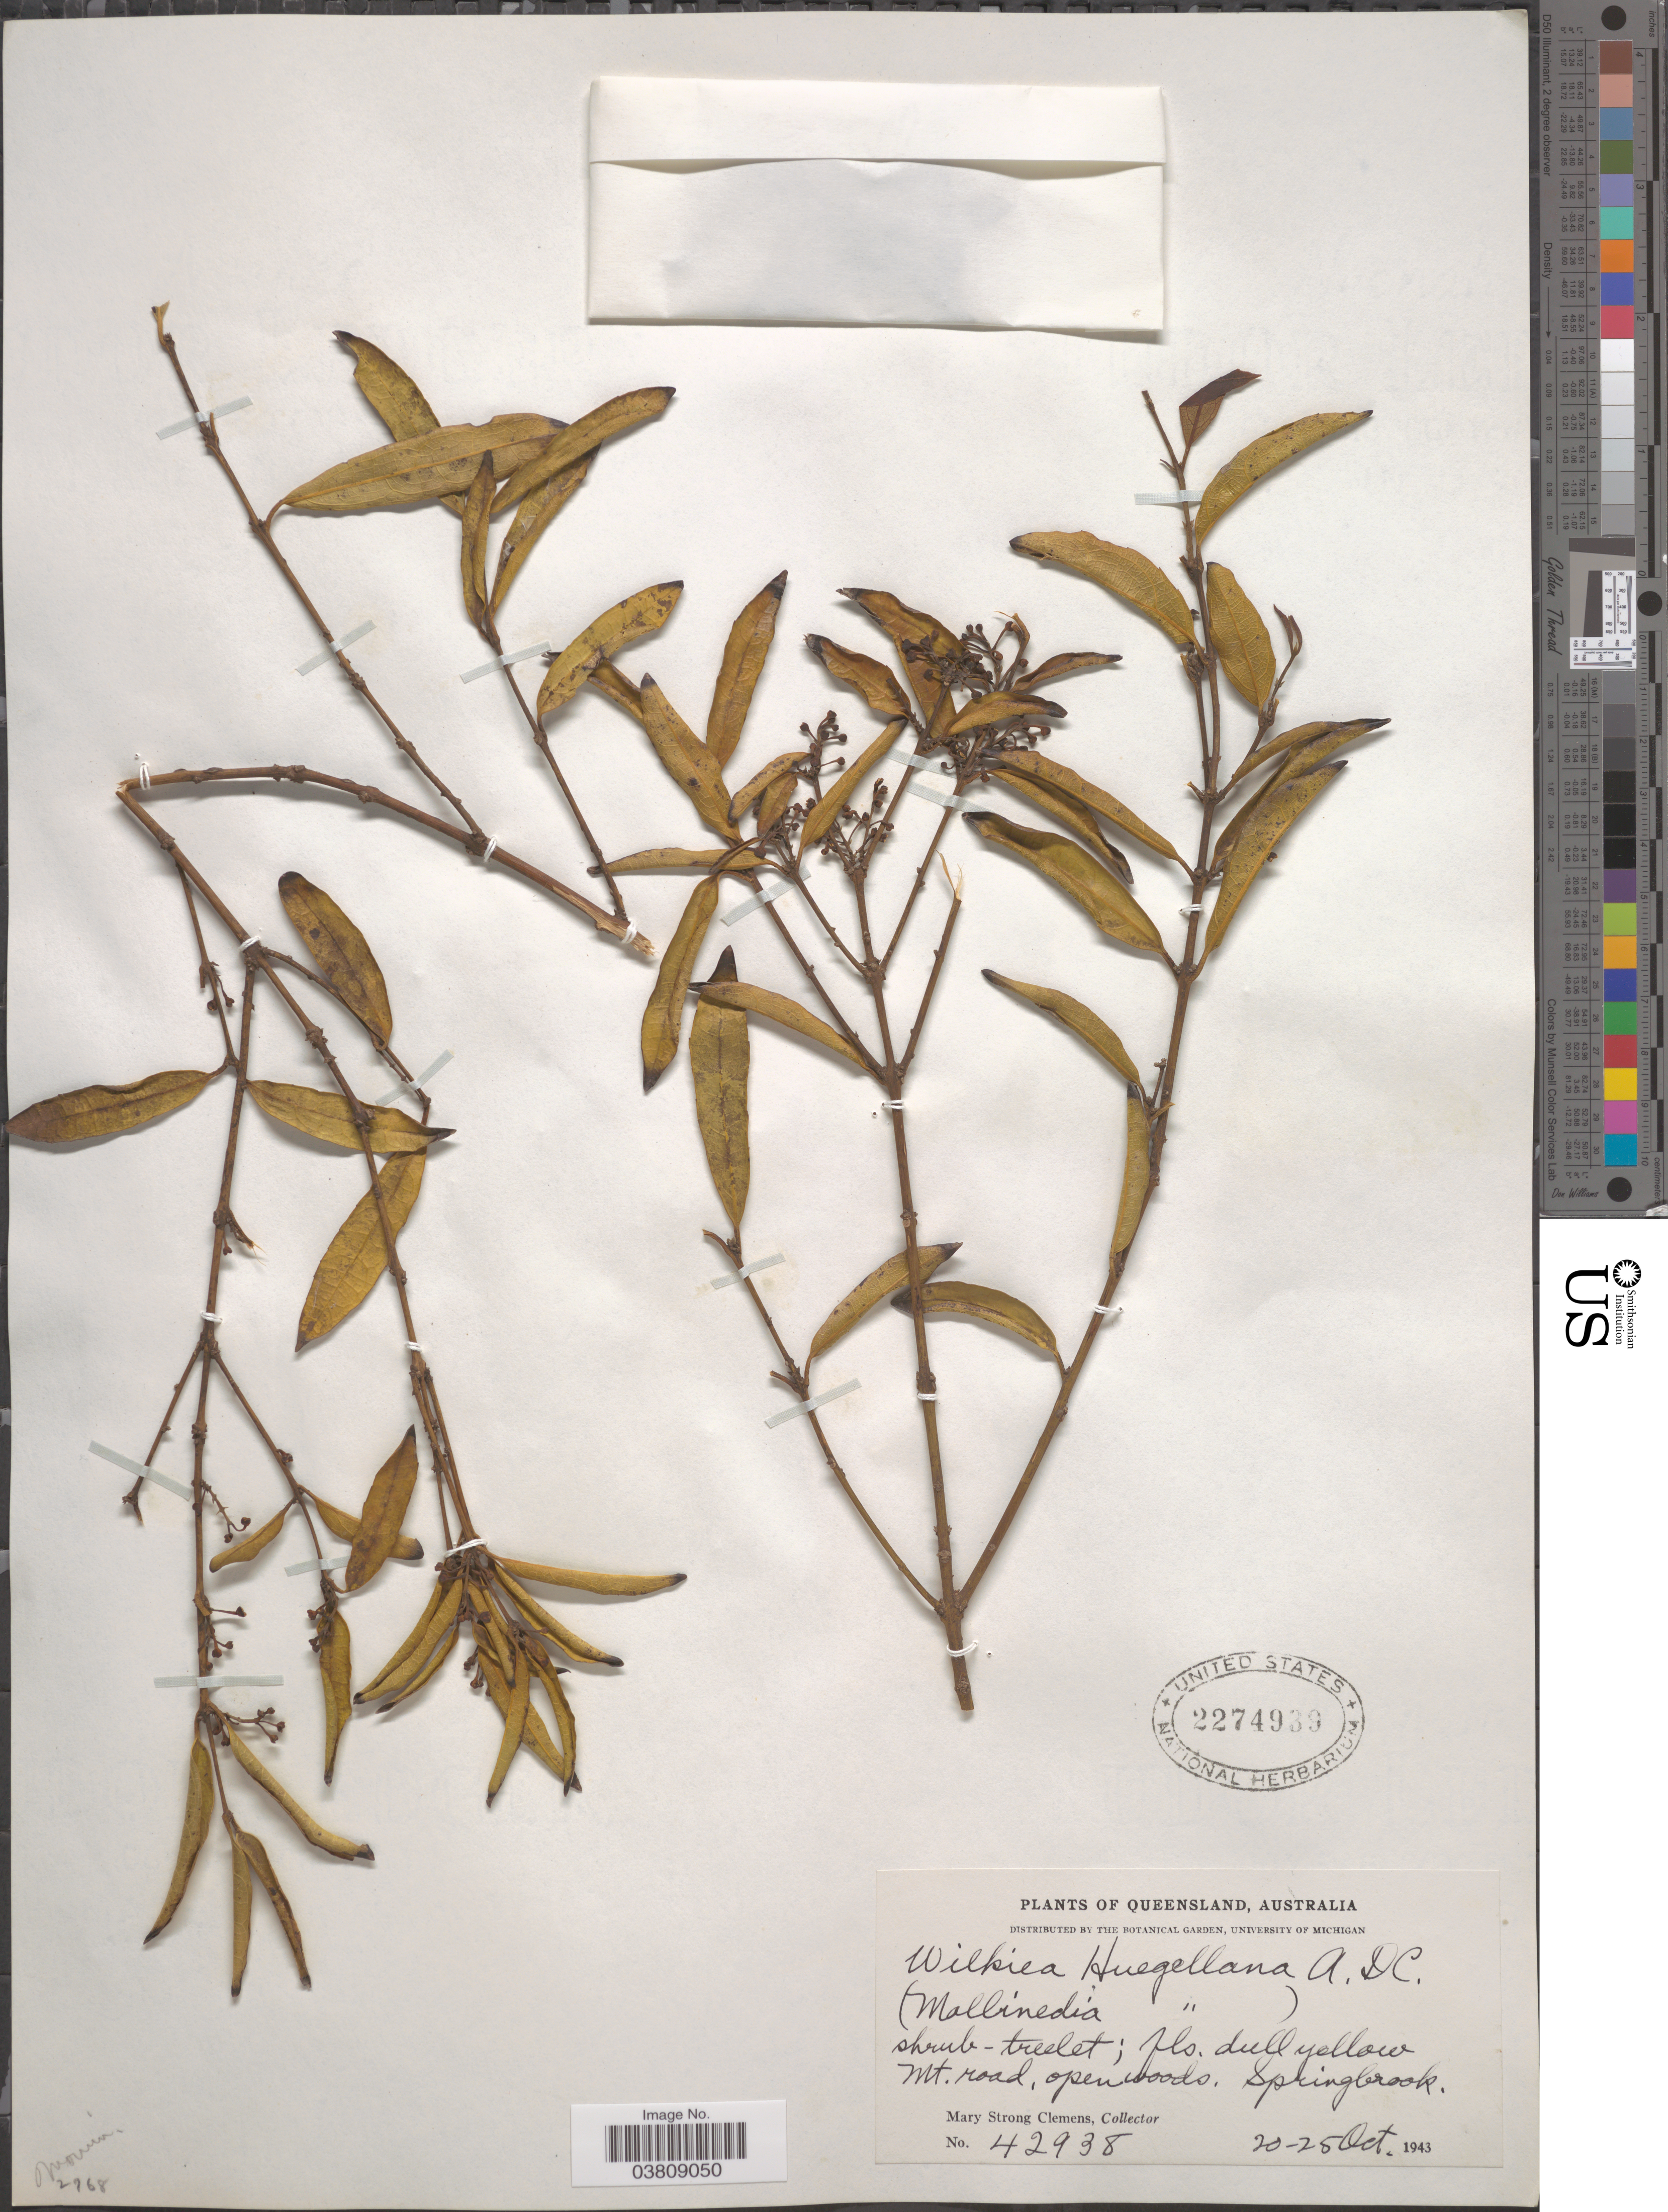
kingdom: Plantae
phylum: Tracheophyta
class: Magnoliopsida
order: Laurales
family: Monimiaceae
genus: Wilkiea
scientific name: Wilkiea hugeliana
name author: (A. DC.) Tul.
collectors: M. S. Clemens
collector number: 42938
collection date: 1943-10-20/1943-10-25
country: Australia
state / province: Queensland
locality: Mt. road, open woods. Springbrook.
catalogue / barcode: US 2274939